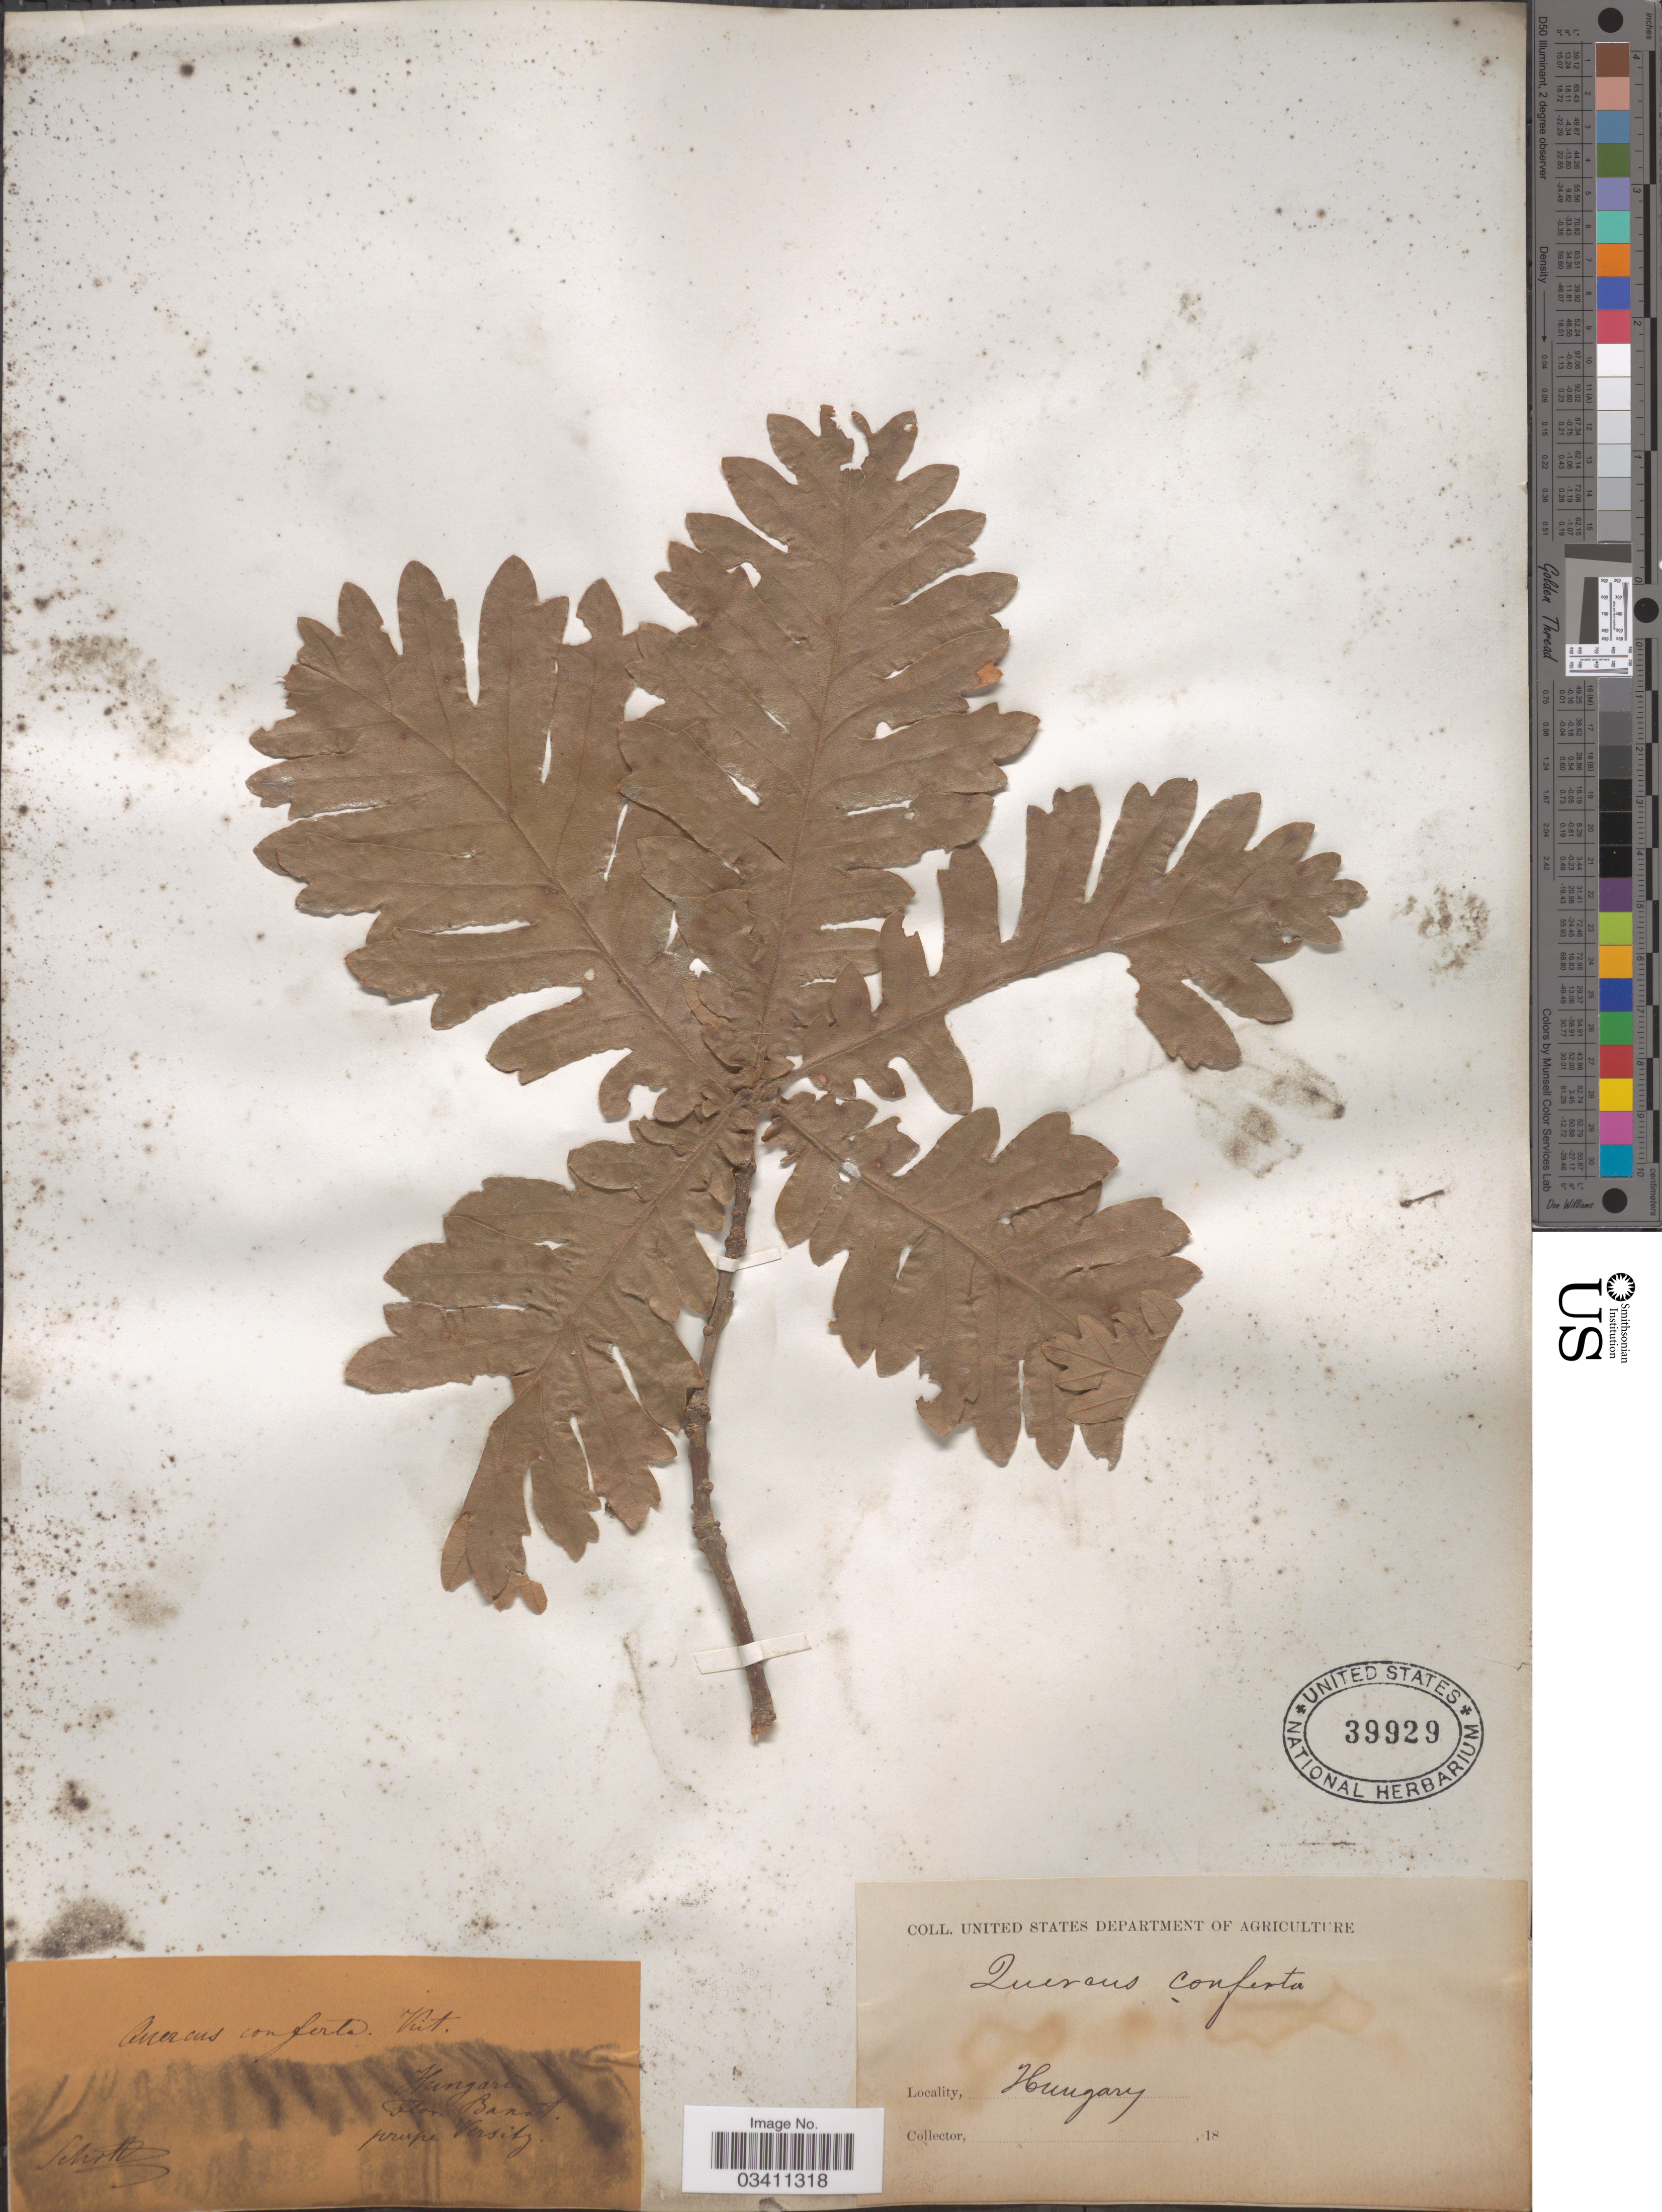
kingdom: Plantae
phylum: Tracheophyta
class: Magnoliopsida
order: Fagales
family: Fagaceae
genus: Quercus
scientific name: Quercus sp.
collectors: Schott, --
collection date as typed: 18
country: Hungary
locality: Banat prope Versitz.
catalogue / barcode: US 39929